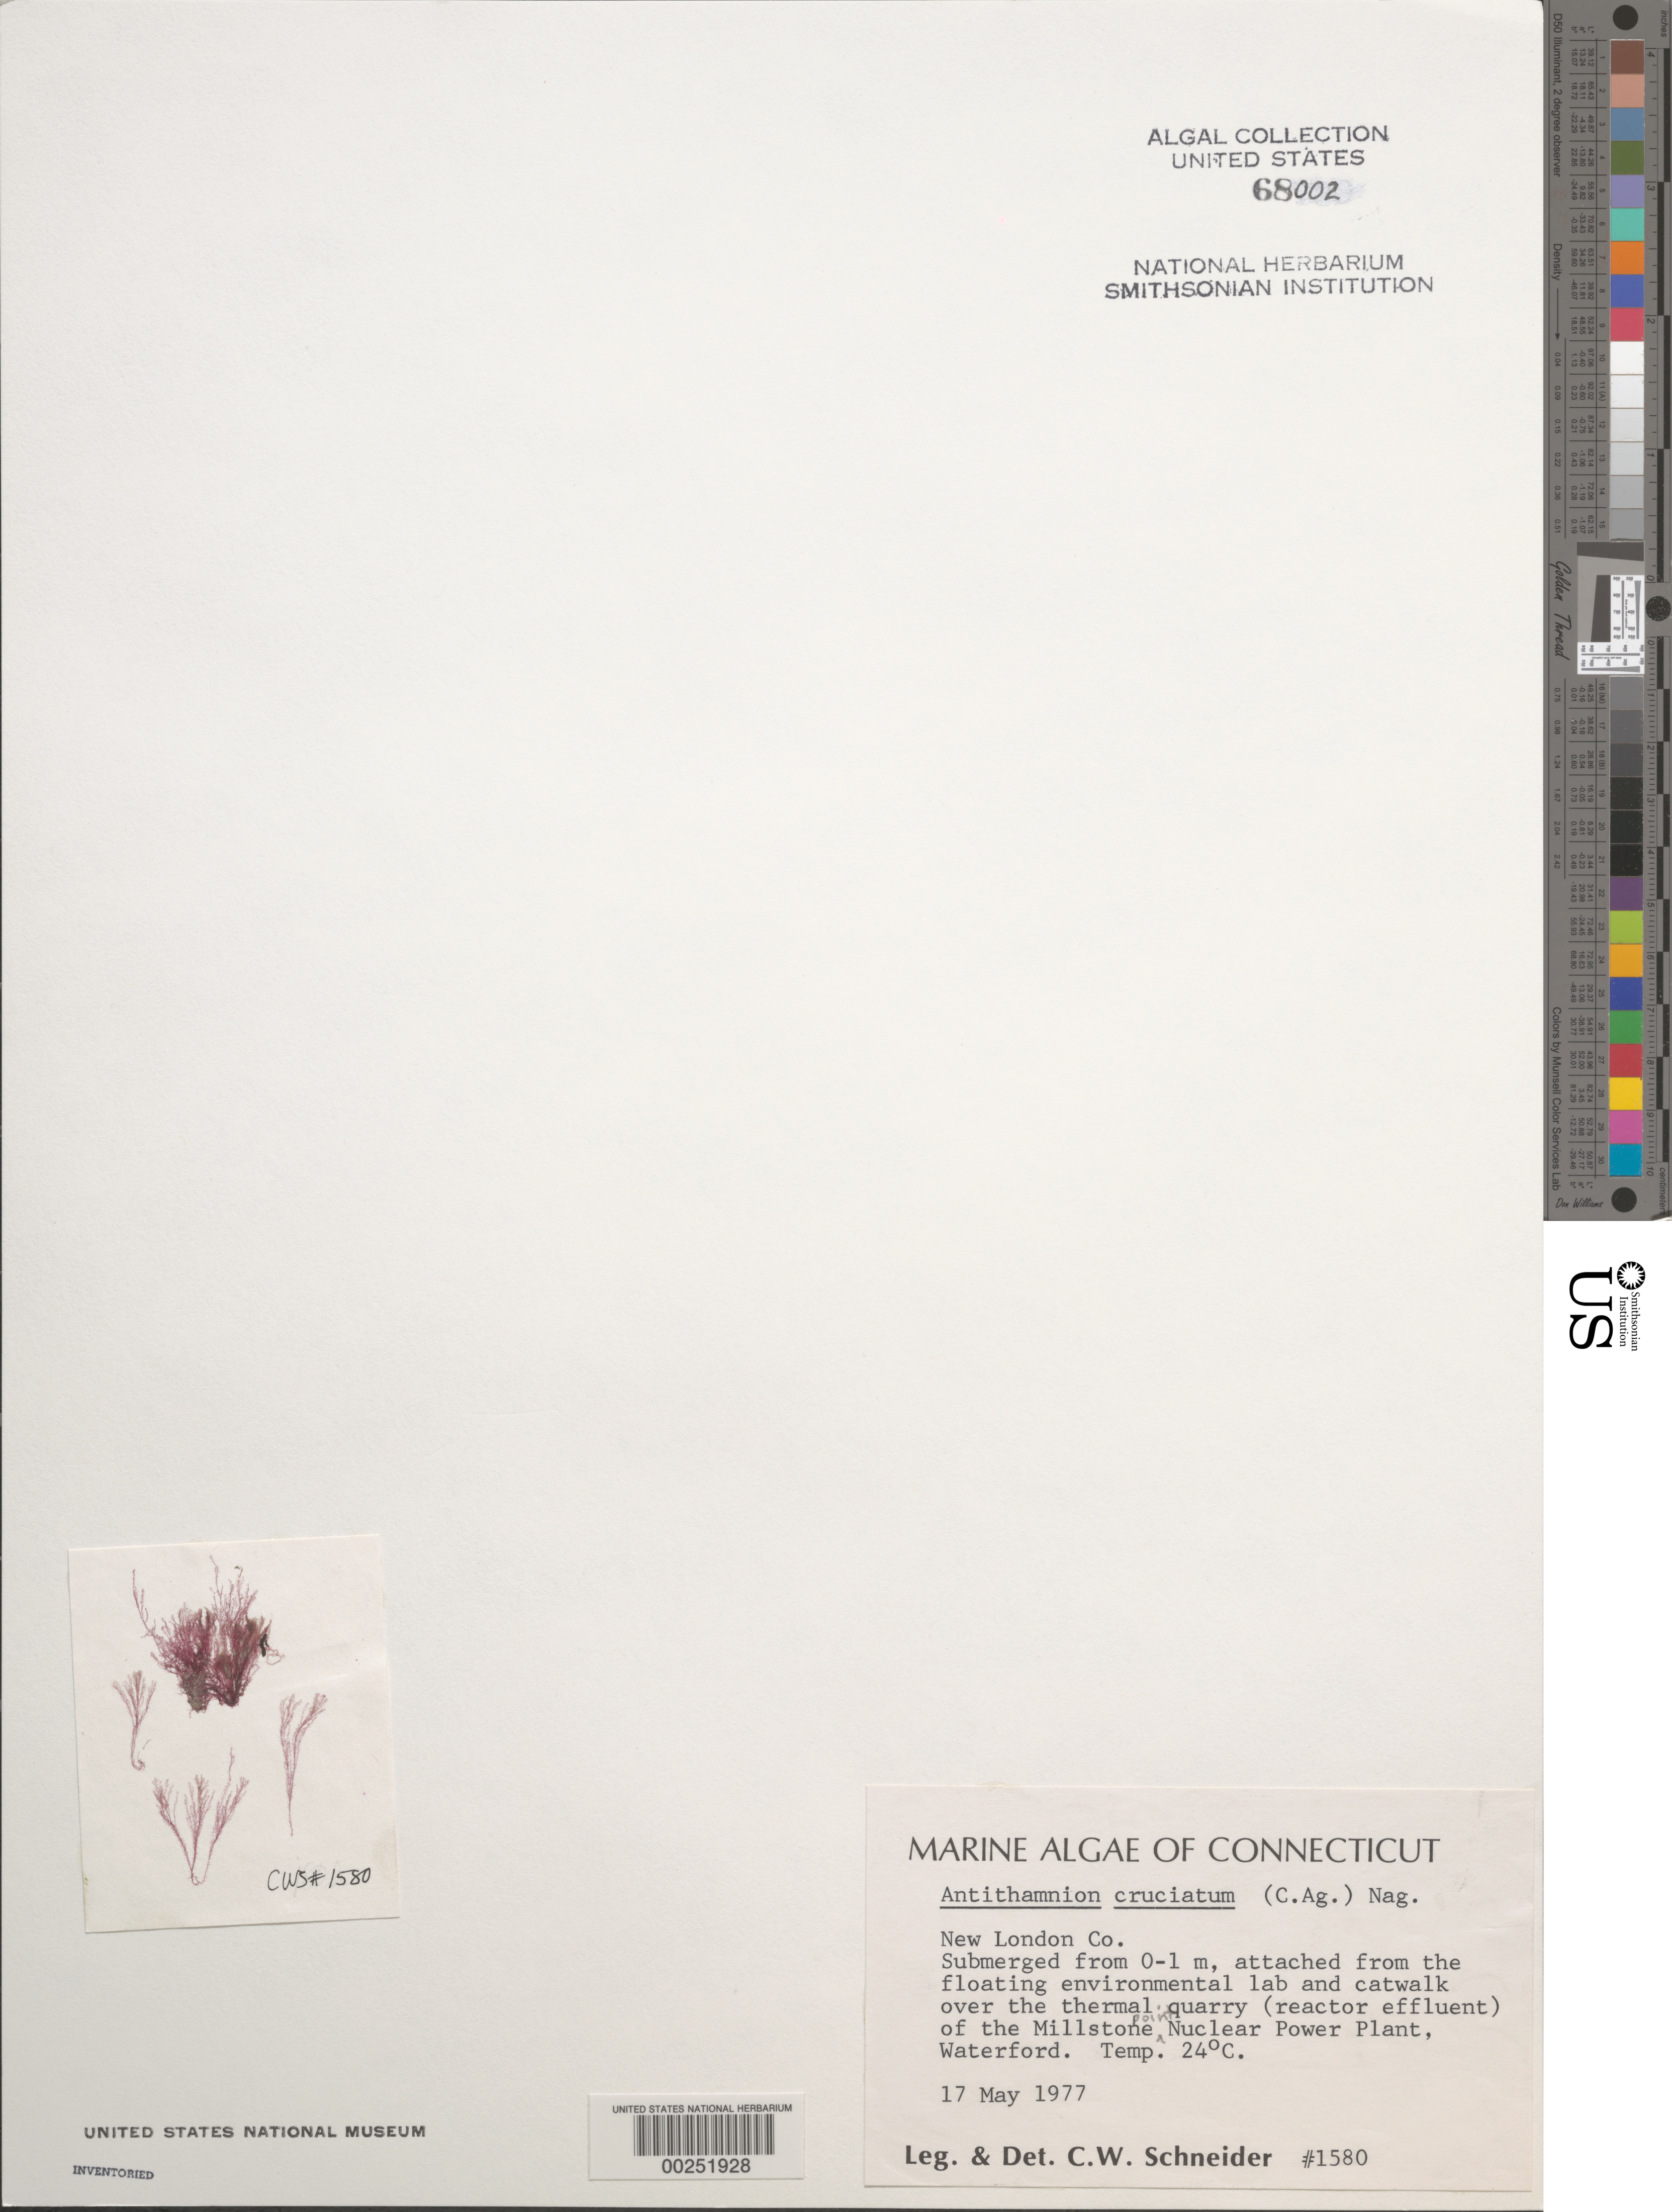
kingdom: Plantae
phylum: Rhodophyta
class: Florideophyceae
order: Ceramiales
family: Ceramiaceae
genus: Antithamnion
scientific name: Antithamnion cruciatum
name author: (C. Agardh) Näg.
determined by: Schneider, C. W.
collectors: C. W. Schneider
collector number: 1580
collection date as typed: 17 May 1977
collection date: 1977-05-17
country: United States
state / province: Connecticut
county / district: New London County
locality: Millstone Point Nuclear Power Plant, Waterford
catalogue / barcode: US 68002